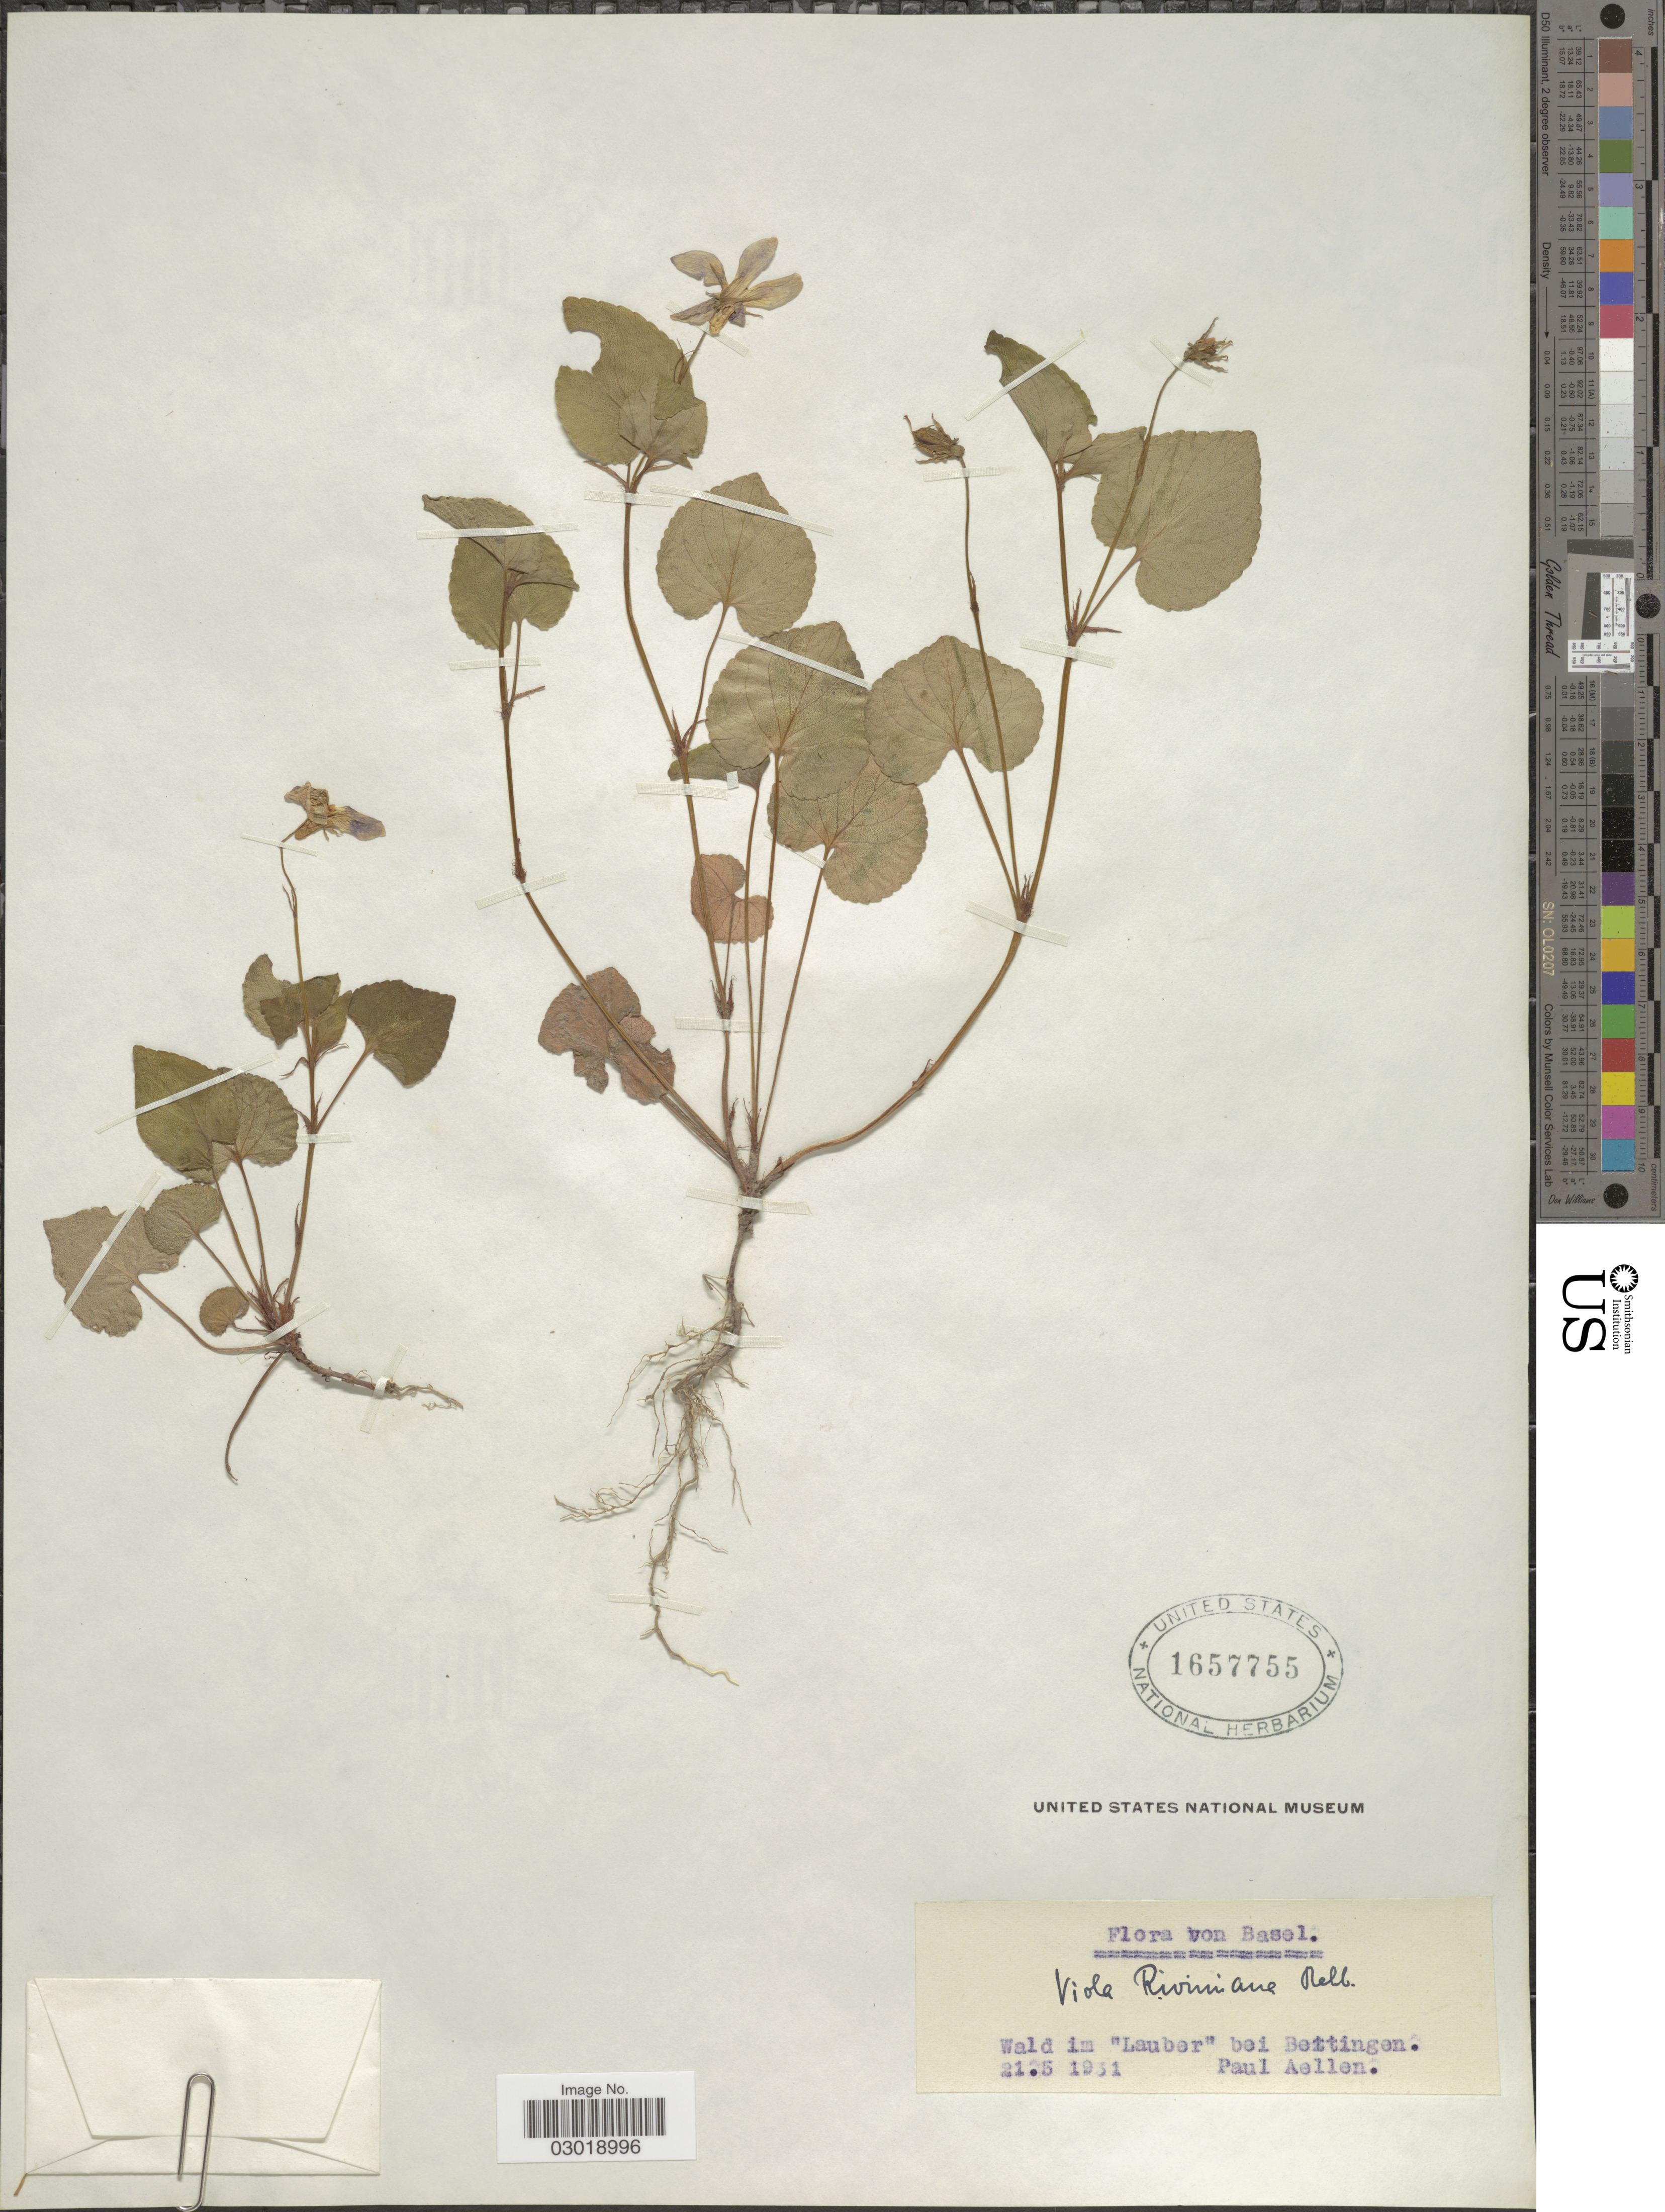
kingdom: Plantae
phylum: Tracheophyta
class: Magnoliopsida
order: Malpighiales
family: Violaceae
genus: Viola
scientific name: Viola riviniana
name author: Rchb.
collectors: P. Aellen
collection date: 1931-05-21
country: Switzerland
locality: Basel. Wald im "Lauber" bei Bettingen.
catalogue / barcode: US 1657755